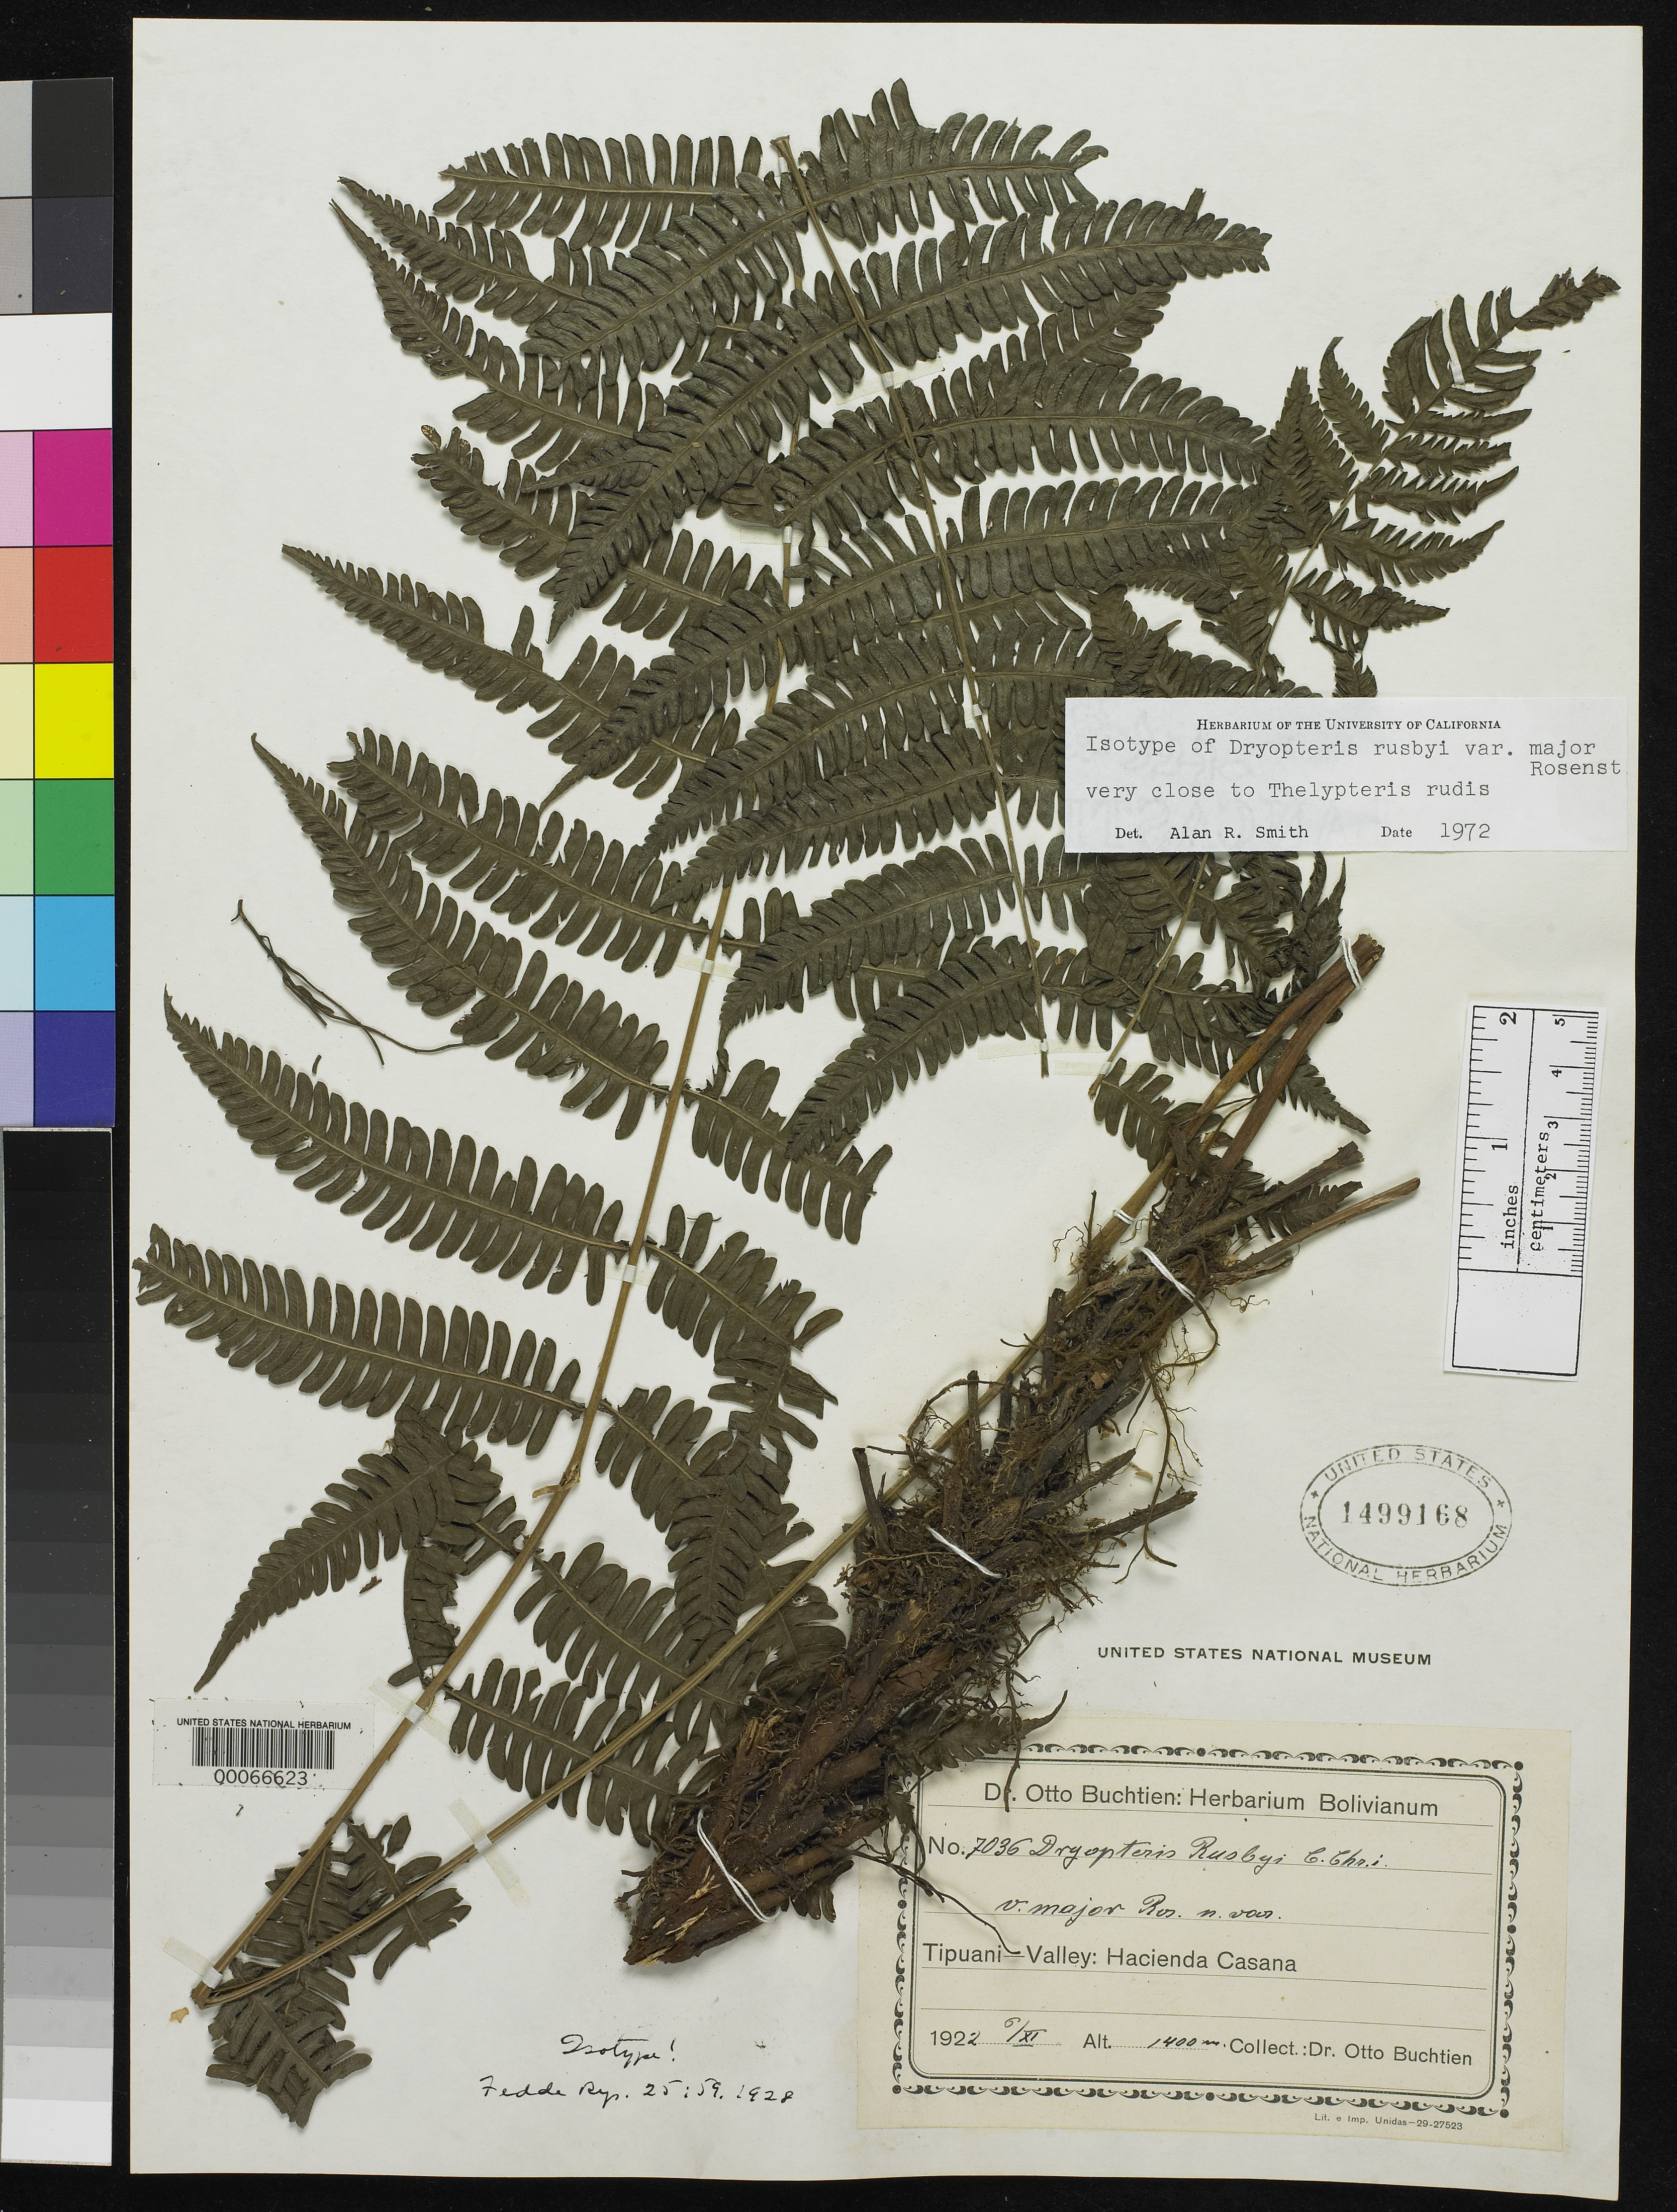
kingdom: Plantae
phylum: Tracheophyta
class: Polypodiopsida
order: Polypodiales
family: Dryopteridaceae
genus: Dryopteris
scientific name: Dryopteris rusbyi var. major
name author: C. Chr.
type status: Isotype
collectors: O. Buchtien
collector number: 7036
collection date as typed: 06 Oct 1922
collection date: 1922-10-06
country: Bolivia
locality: Hacienda Canana, Tipuani.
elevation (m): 1400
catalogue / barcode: US 1499168